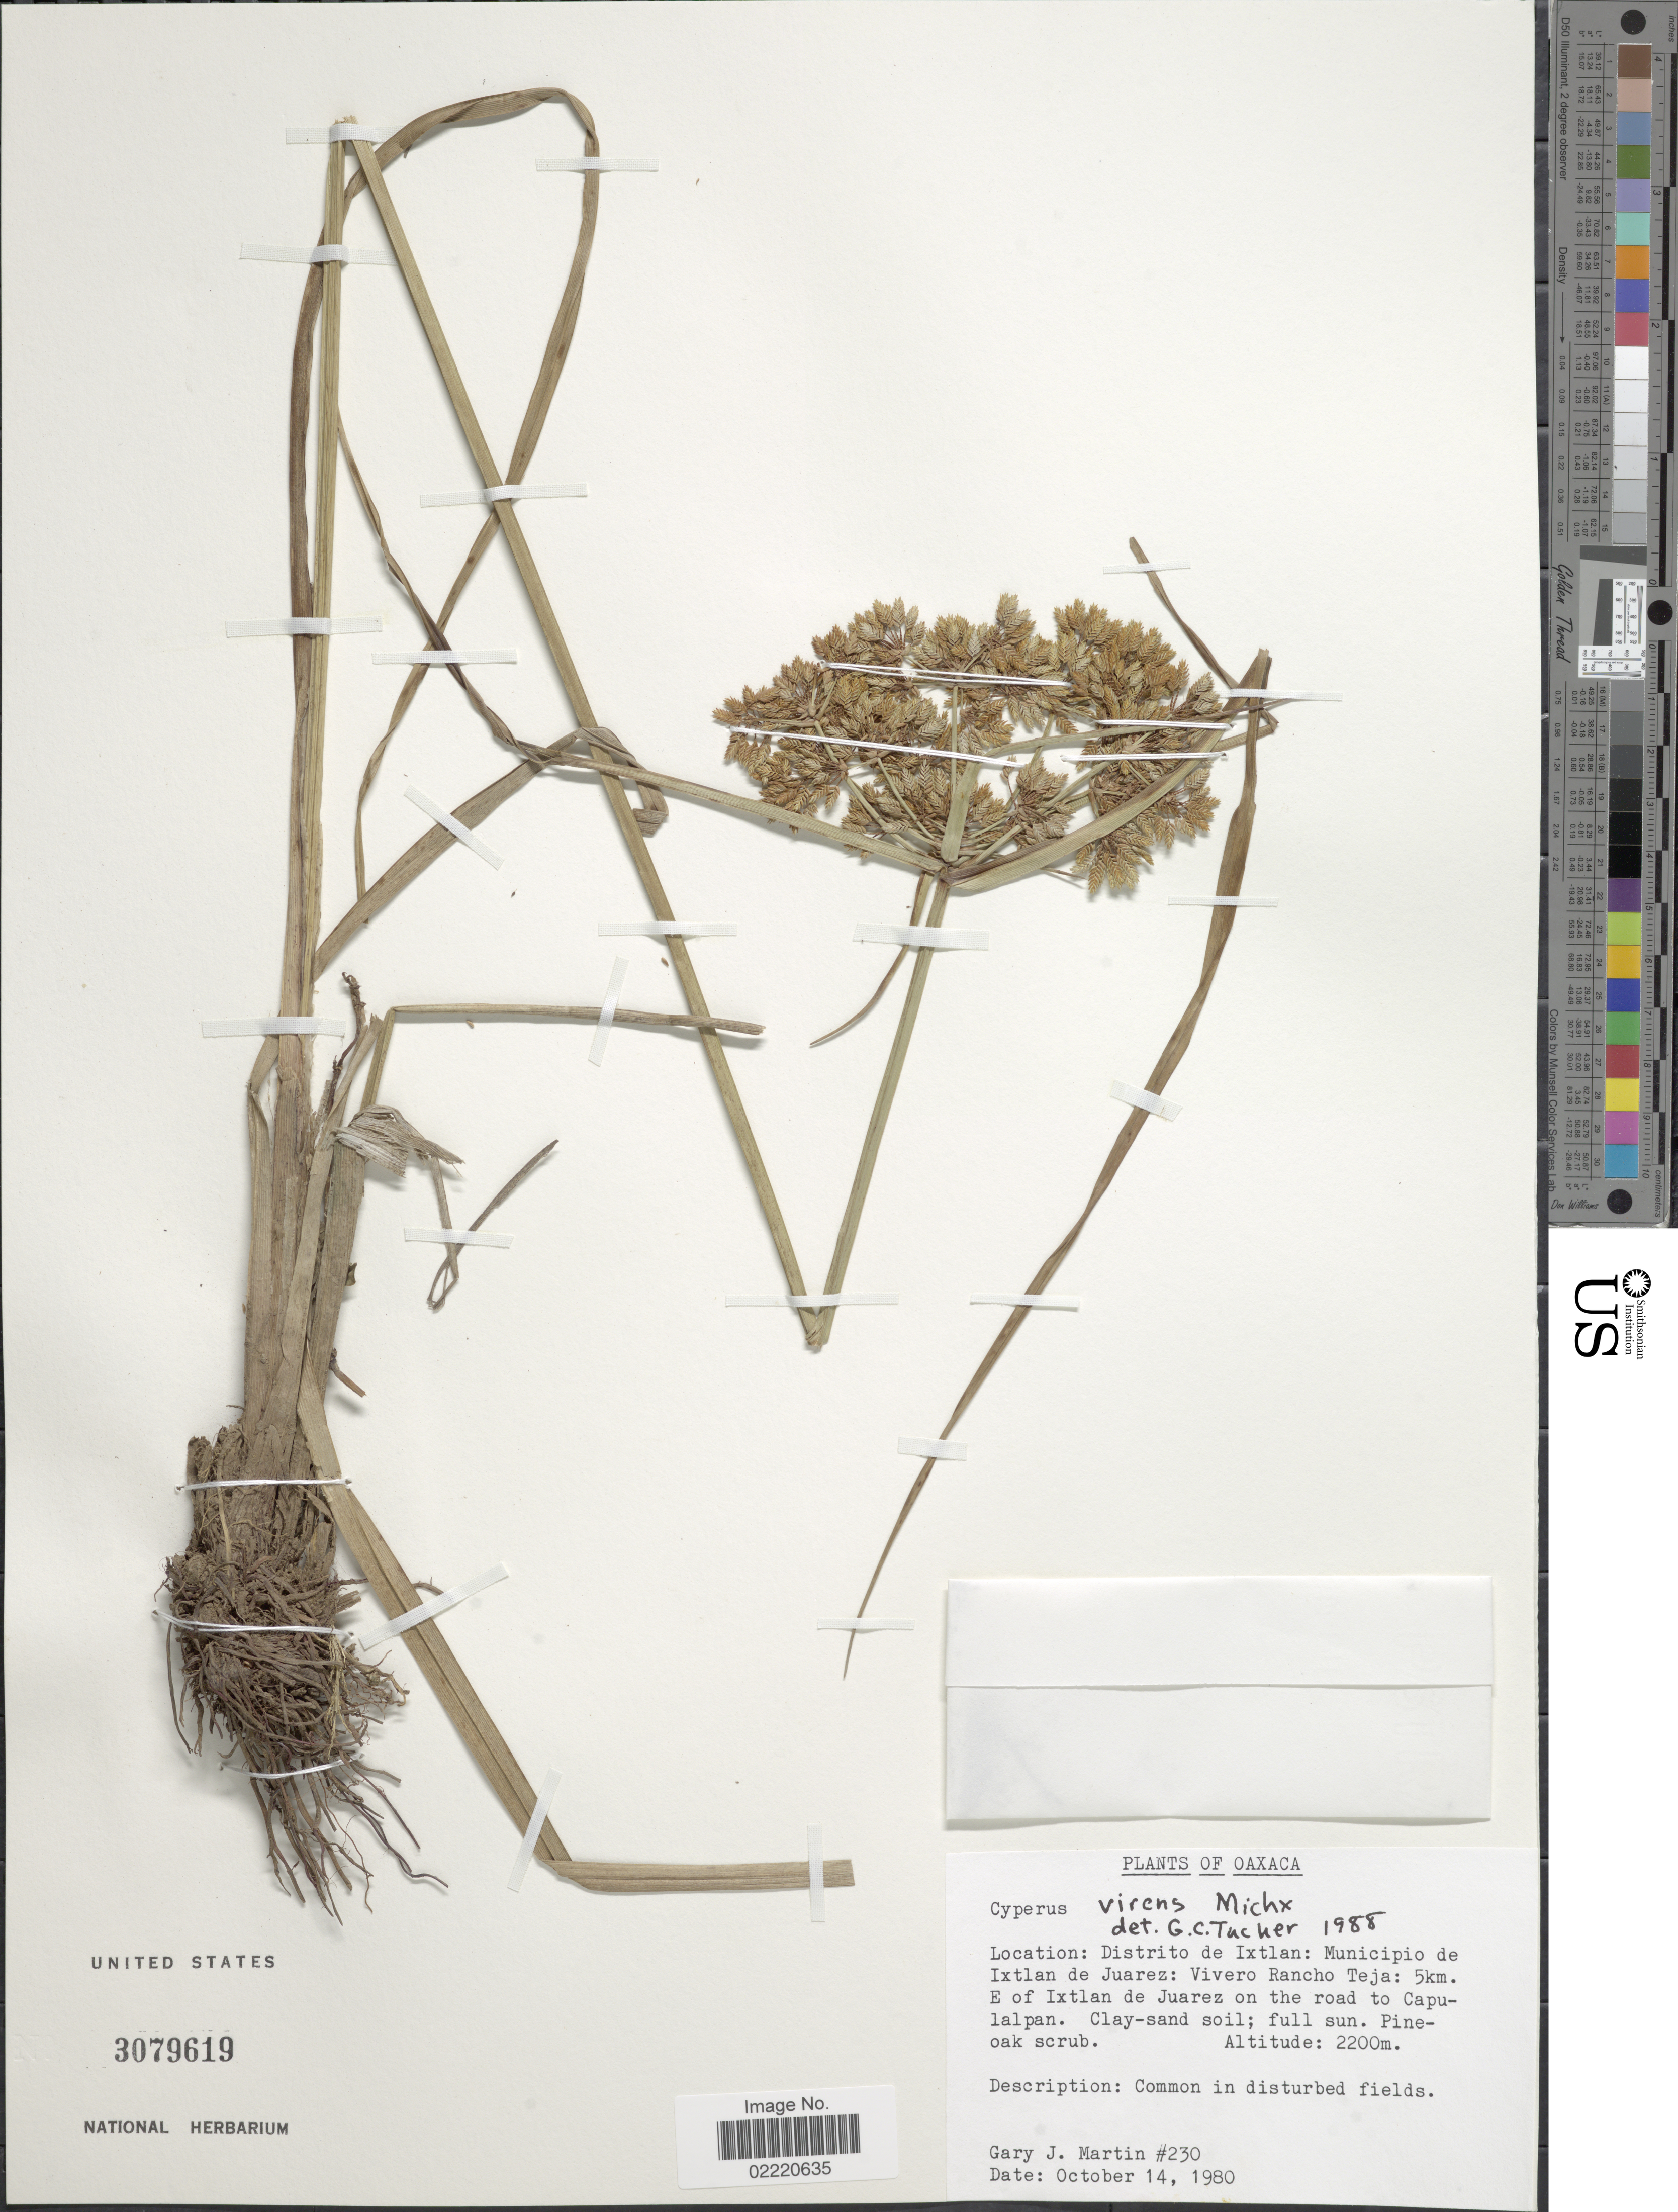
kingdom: Plantae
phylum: Tracheophyta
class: Liliopsida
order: Poales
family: Cyperaceae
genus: Cyperus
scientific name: Cyperus virens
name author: Michx.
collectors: G. J. Martin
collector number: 230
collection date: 1980-10-14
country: Mexico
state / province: Oaxaca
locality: Distrito de Ixtlan: Municipio de Ixtlan de Juarez on the road to Capulalpan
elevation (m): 2200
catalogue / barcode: US 3079619